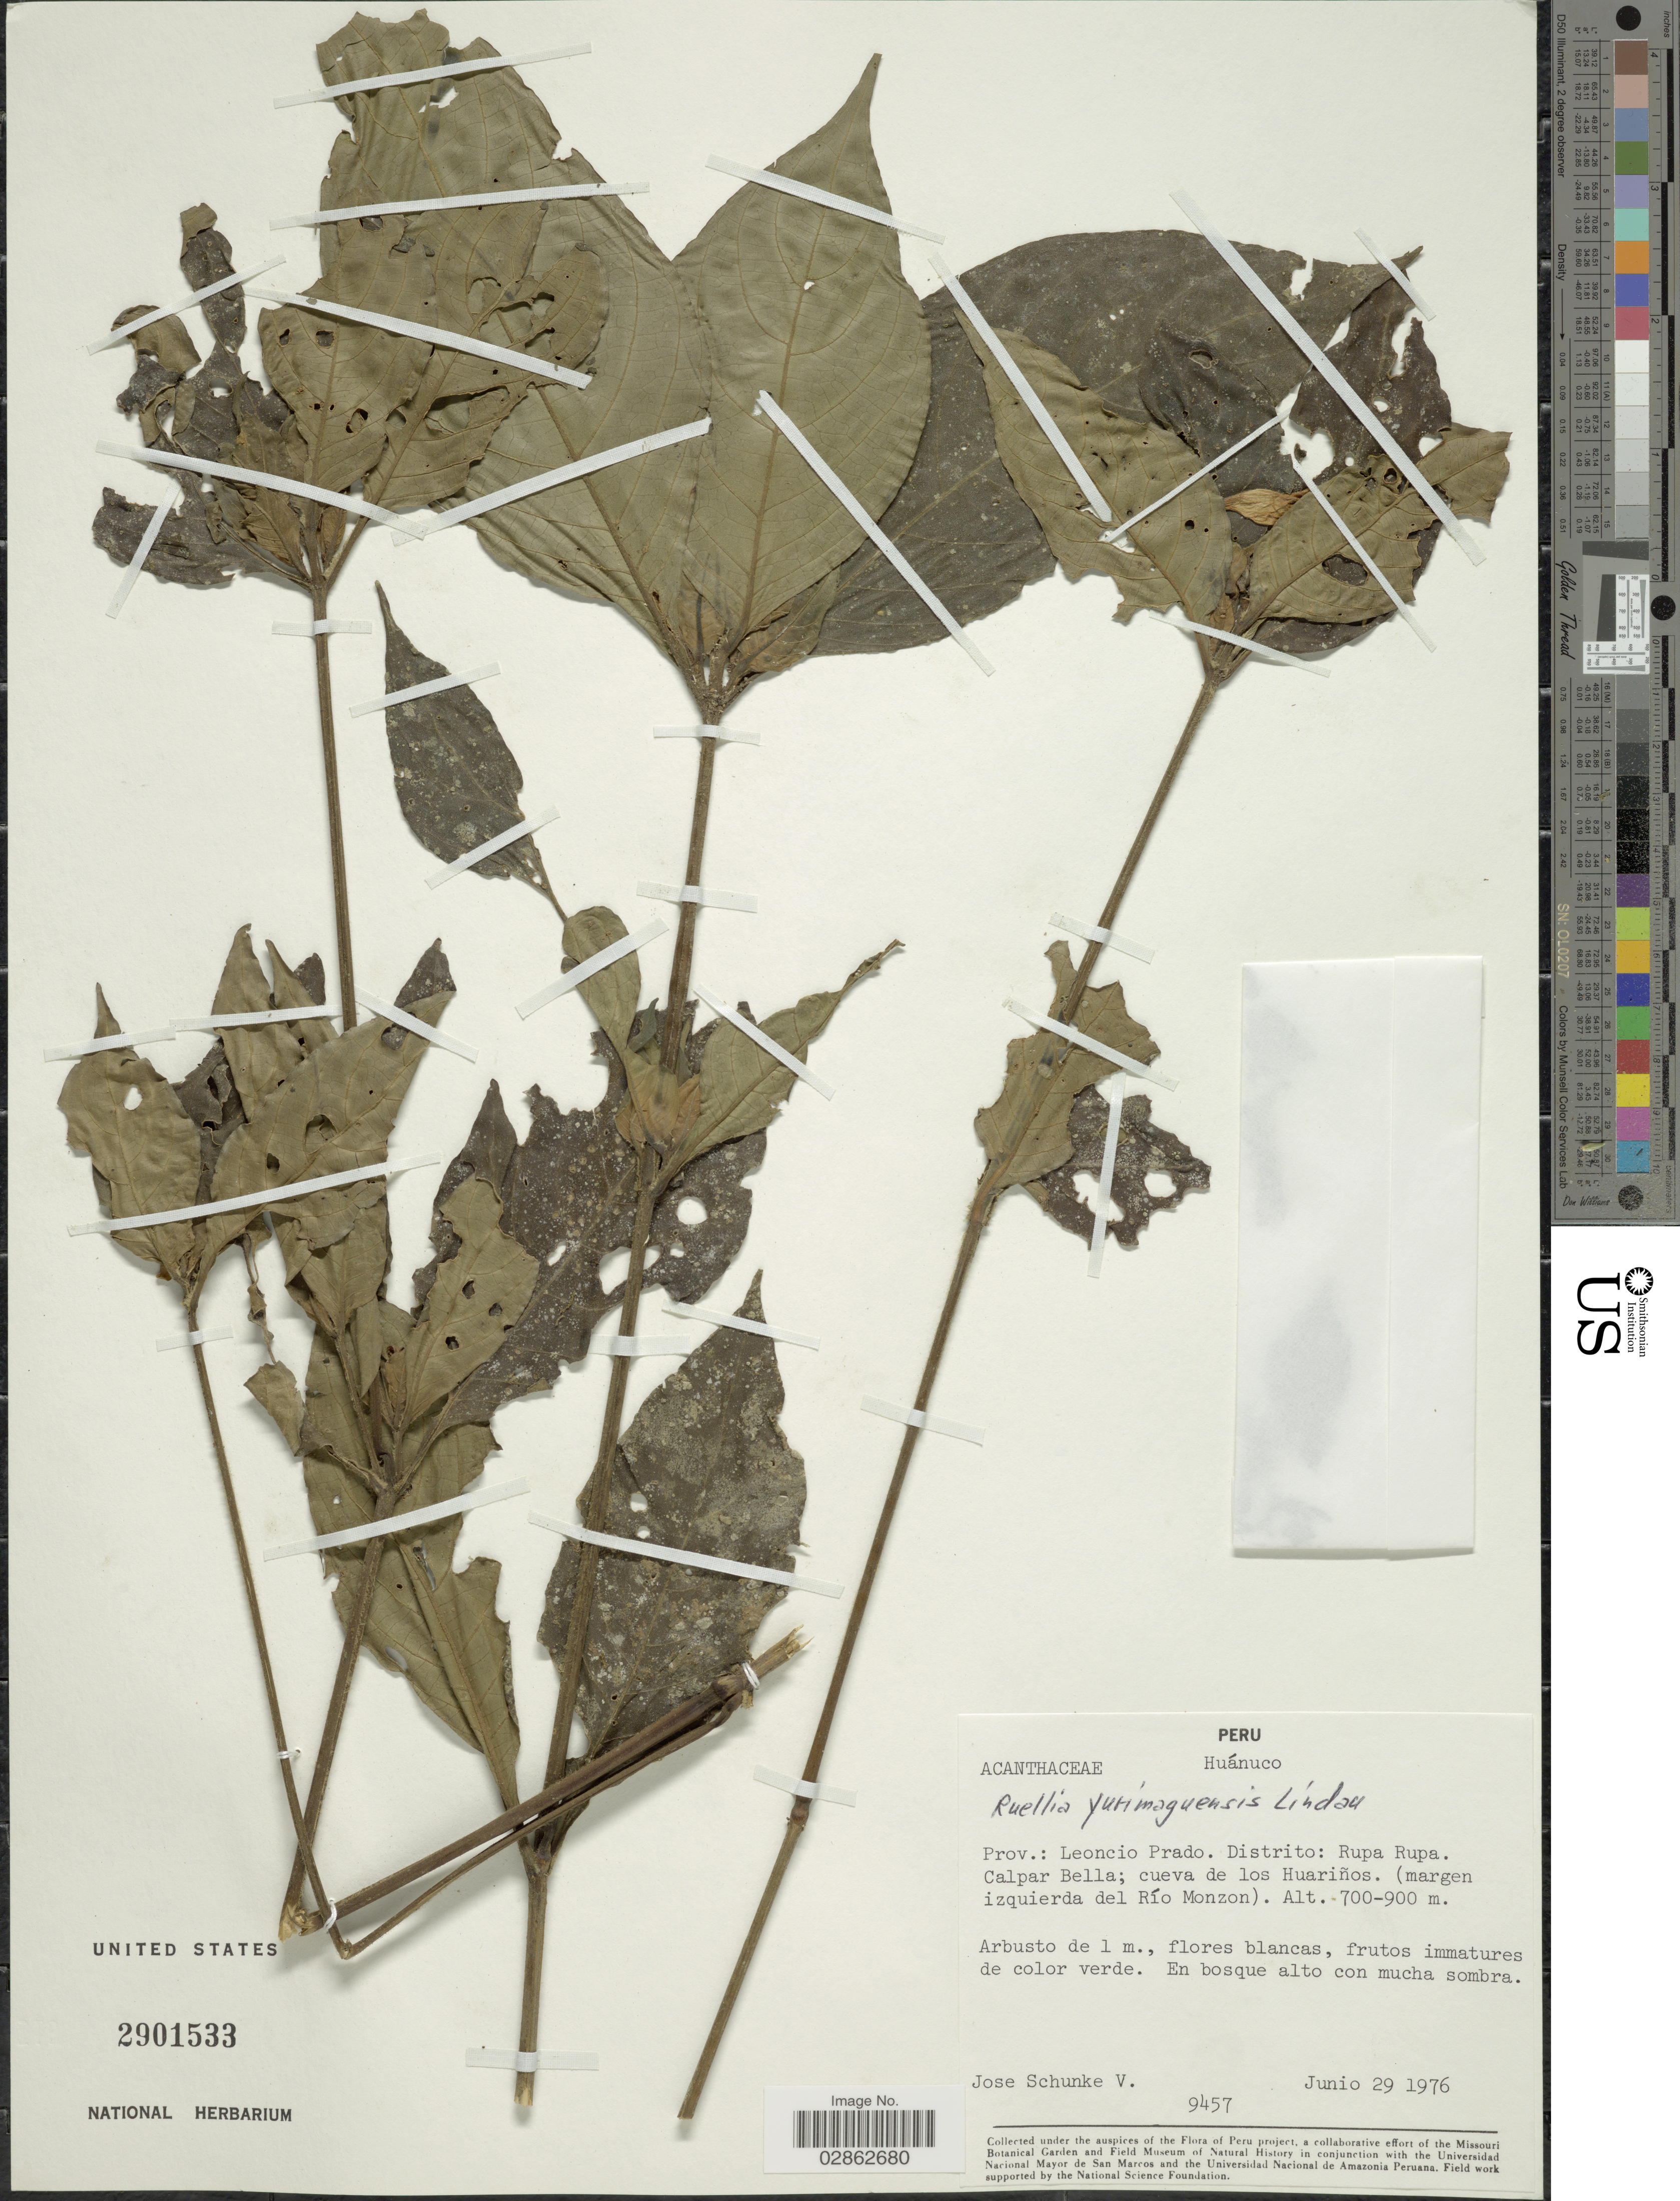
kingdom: Plantae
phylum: Tracheophyta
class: Magnoliopsida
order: Lamiales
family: Acanthaceae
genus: Ruellia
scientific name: Ruellia yurimaguensis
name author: Lindau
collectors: J. Schunke Vigo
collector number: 9457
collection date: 1976-06-29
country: Peru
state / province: Huánuco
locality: Prov.: Leoncio Prado. Distrito: Rupa Rupa. Calpar Bella; cueva de los Huariños (margen izquierda del Río Monzon).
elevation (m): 700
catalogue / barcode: US 2901533